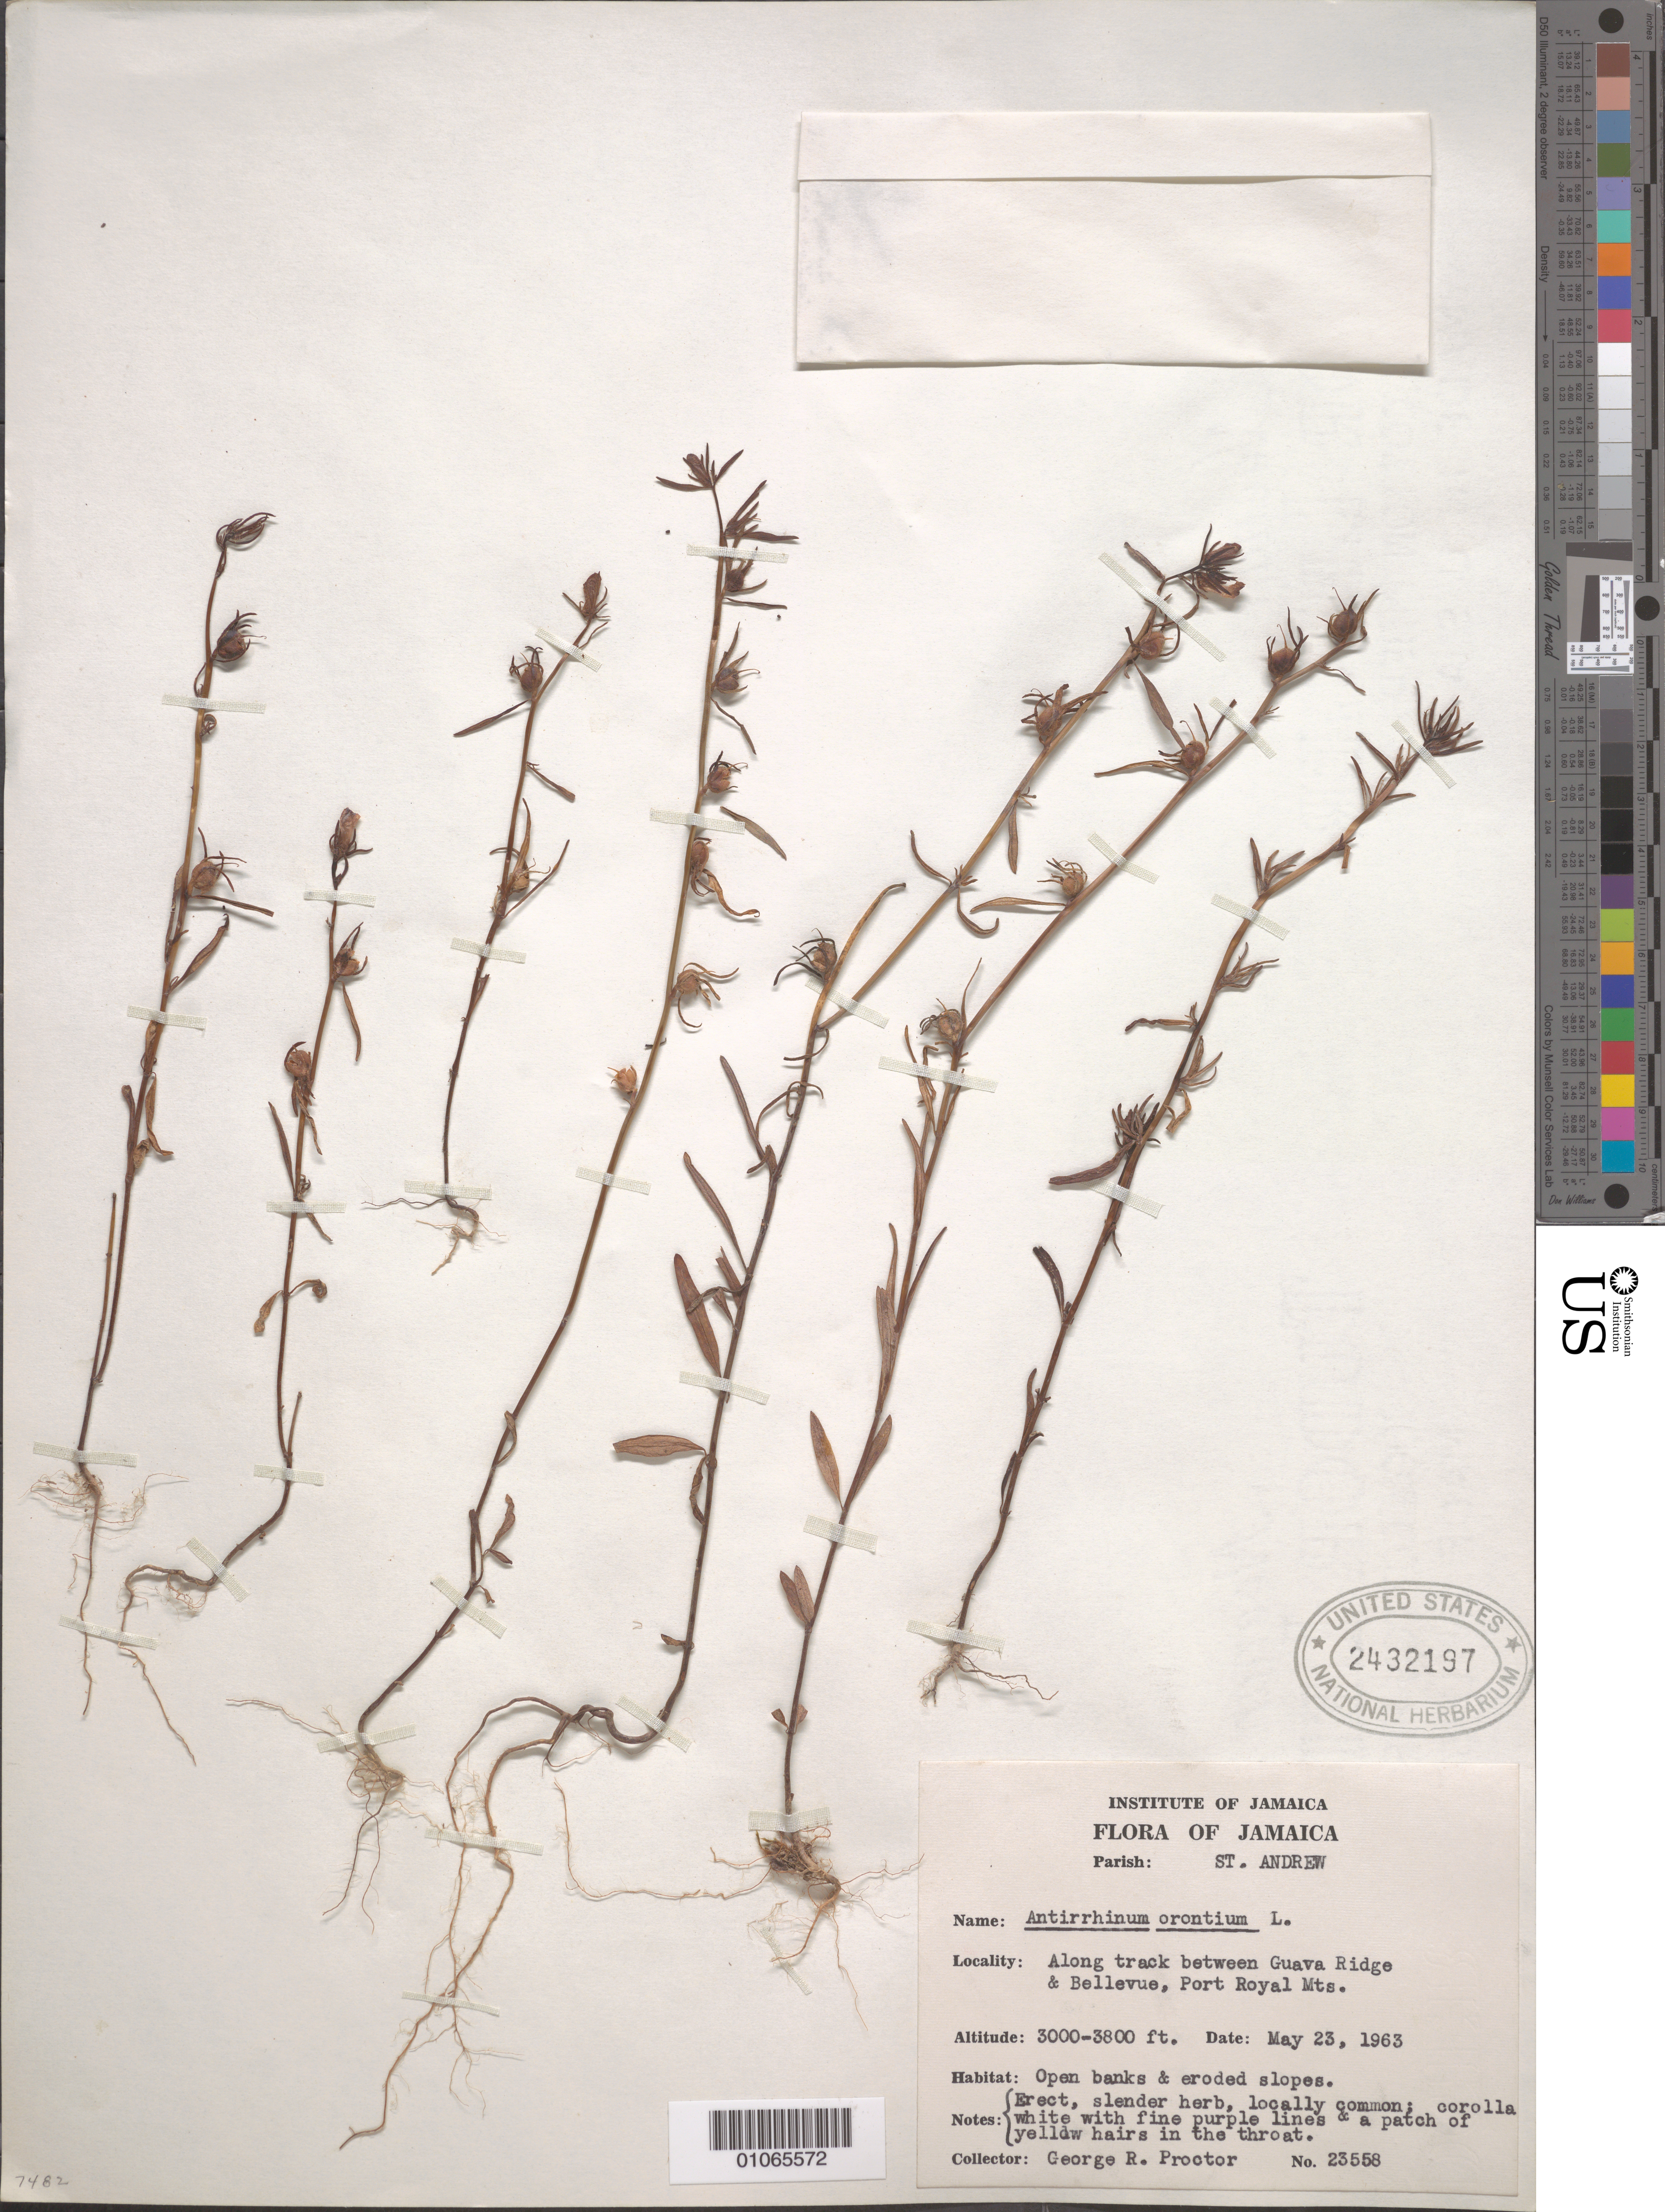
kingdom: Plantae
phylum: Tracheophyta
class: Magnoliopsida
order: Lamiales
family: Plantaginaceae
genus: Antirrhinum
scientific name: Antirrhinum orontium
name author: L.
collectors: G. R. Proctor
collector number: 23558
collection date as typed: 23 May 1963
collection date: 1963-05-23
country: Jamaica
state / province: Saint Andrew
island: Jamaica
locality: Along track between Guava Ridge and Bellevue, Port Royal Mountains. Open banks and eroded slopes.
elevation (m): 914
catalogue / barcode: US 2432197